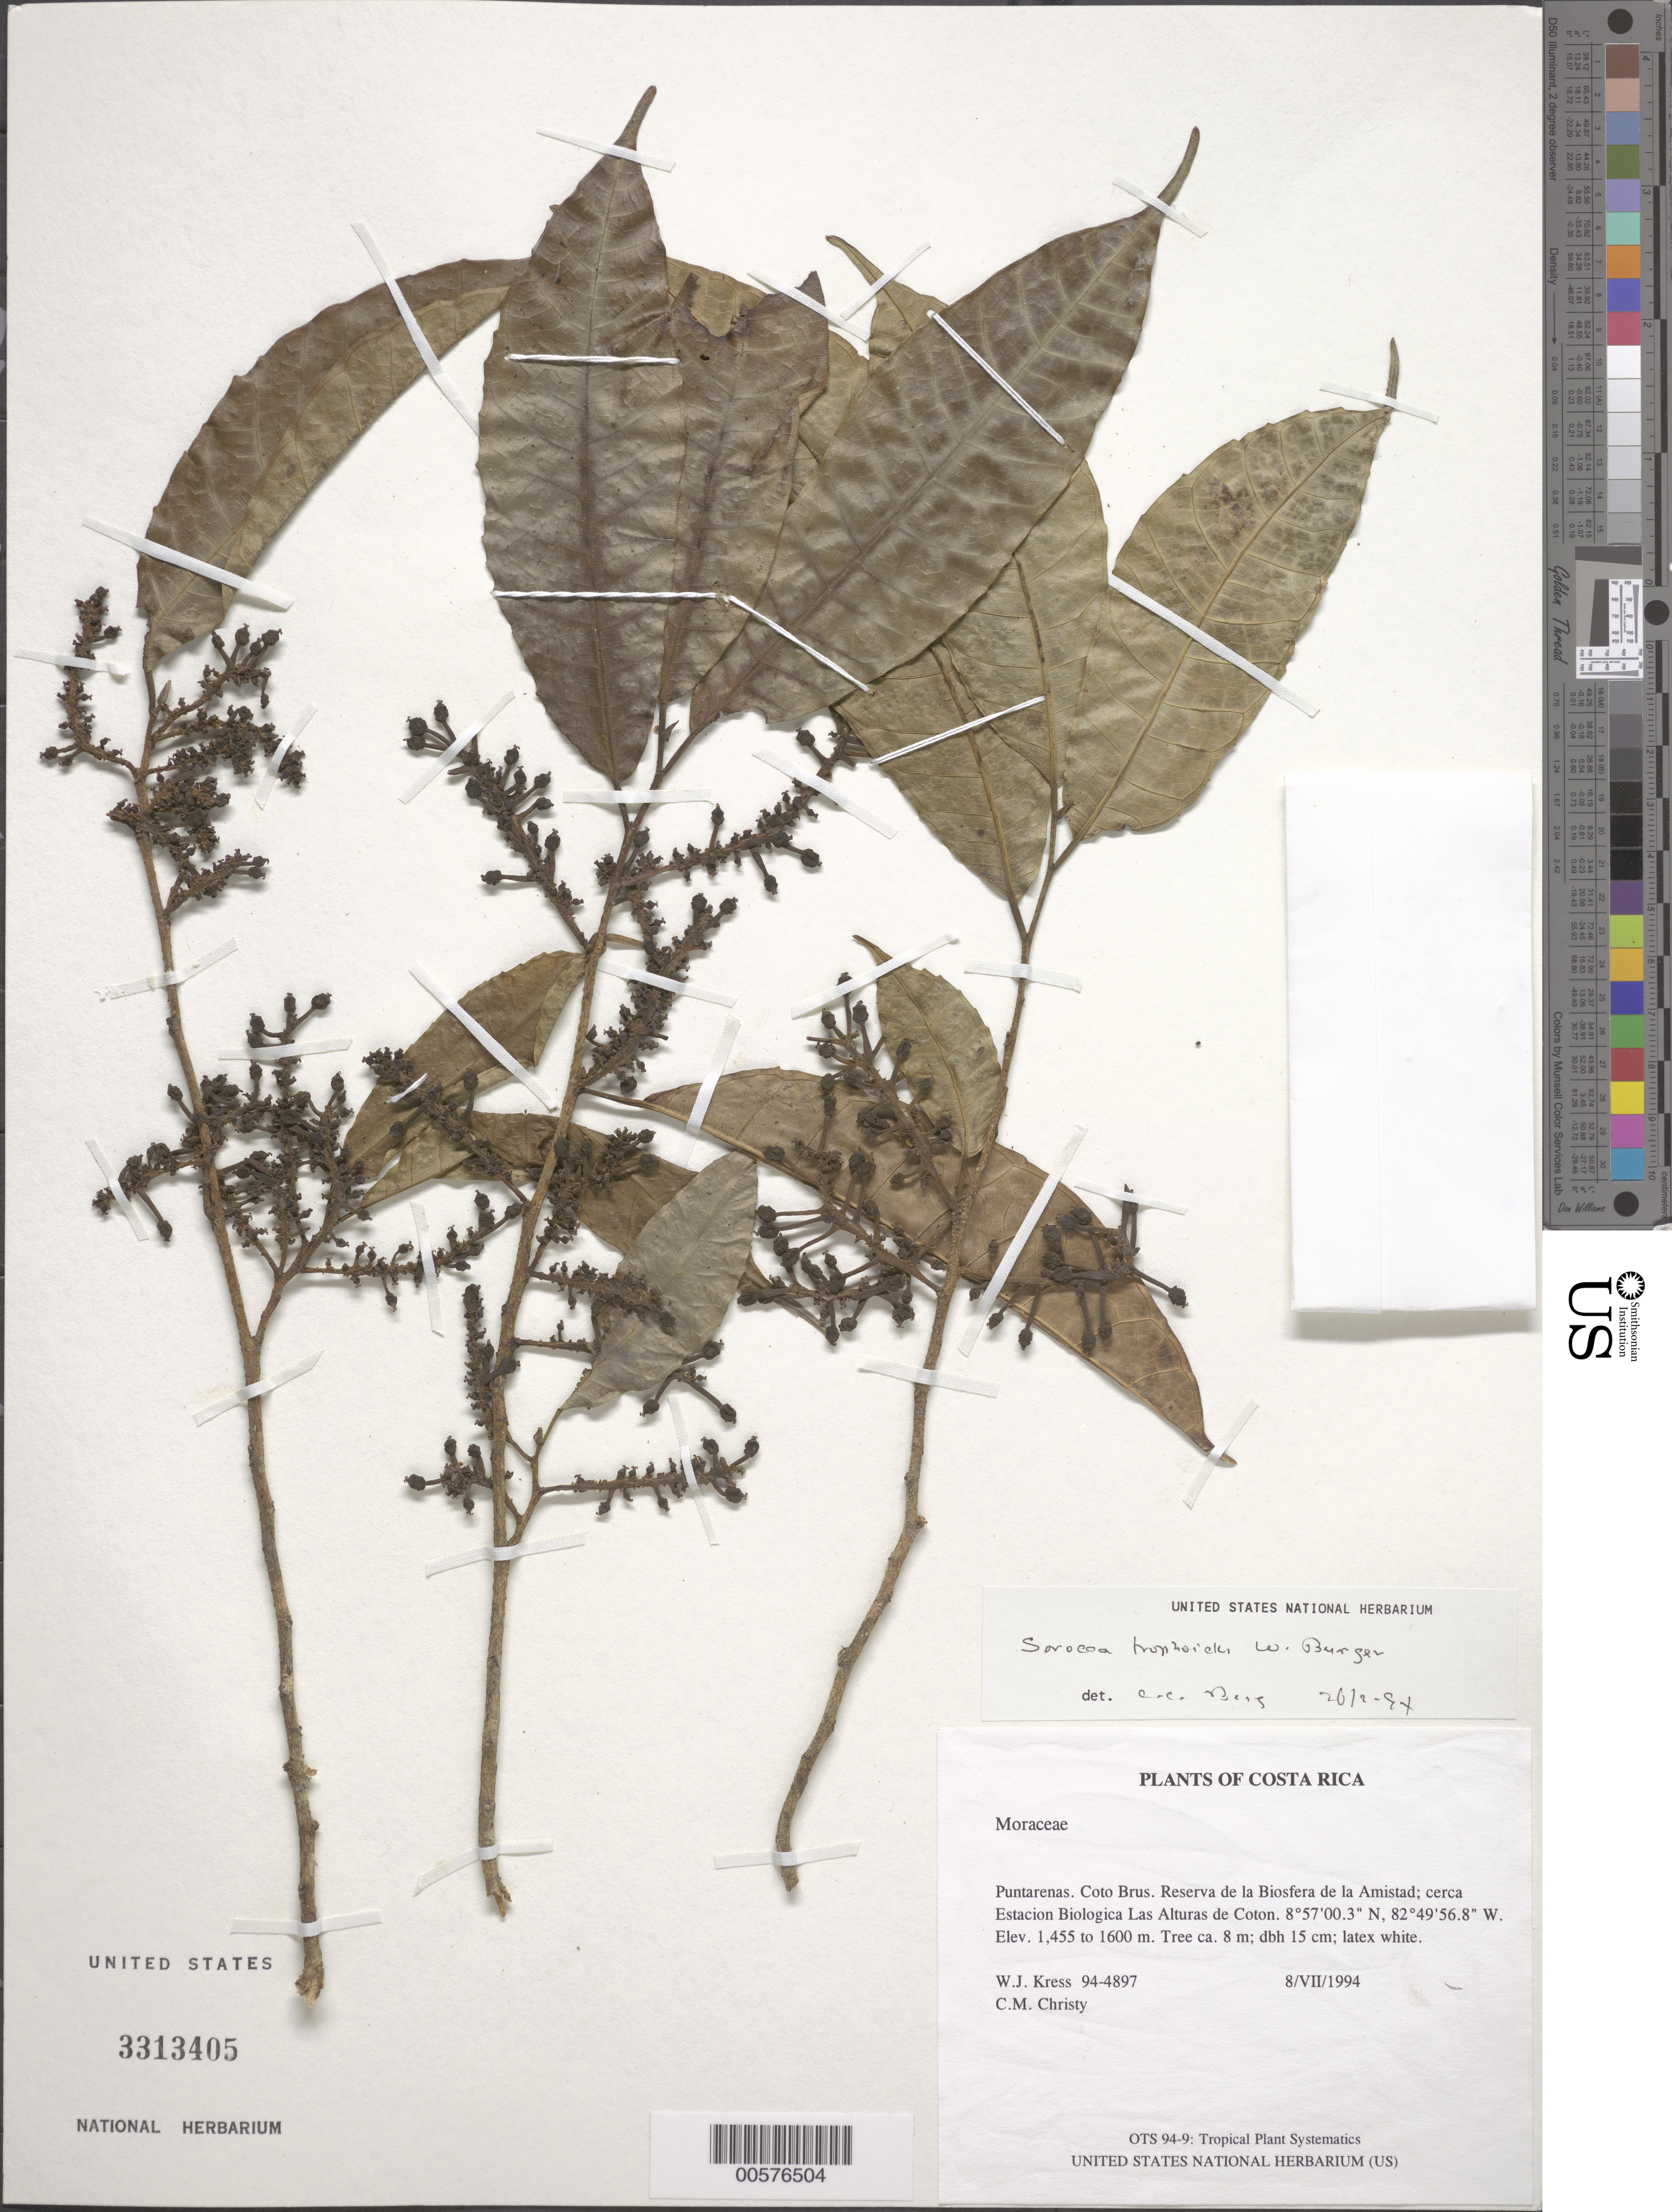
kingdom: Plantae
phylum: Tracheophyta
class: Magnoliopsida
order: Rosales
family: Moraceae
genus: Sorocea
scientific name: Sorocea trophoides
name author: W.C. Burger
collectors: W. J. Kress & C. M. Christy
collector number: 94-4897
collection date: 1994-07-08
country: Costa Rica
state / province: Puntarenas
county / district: Coto Brus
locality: Reserva de la Biosfera de la Amistad; cerca Estacion Biologica Las Alturas de Coton.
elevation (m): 1455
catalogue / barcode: US 3313405